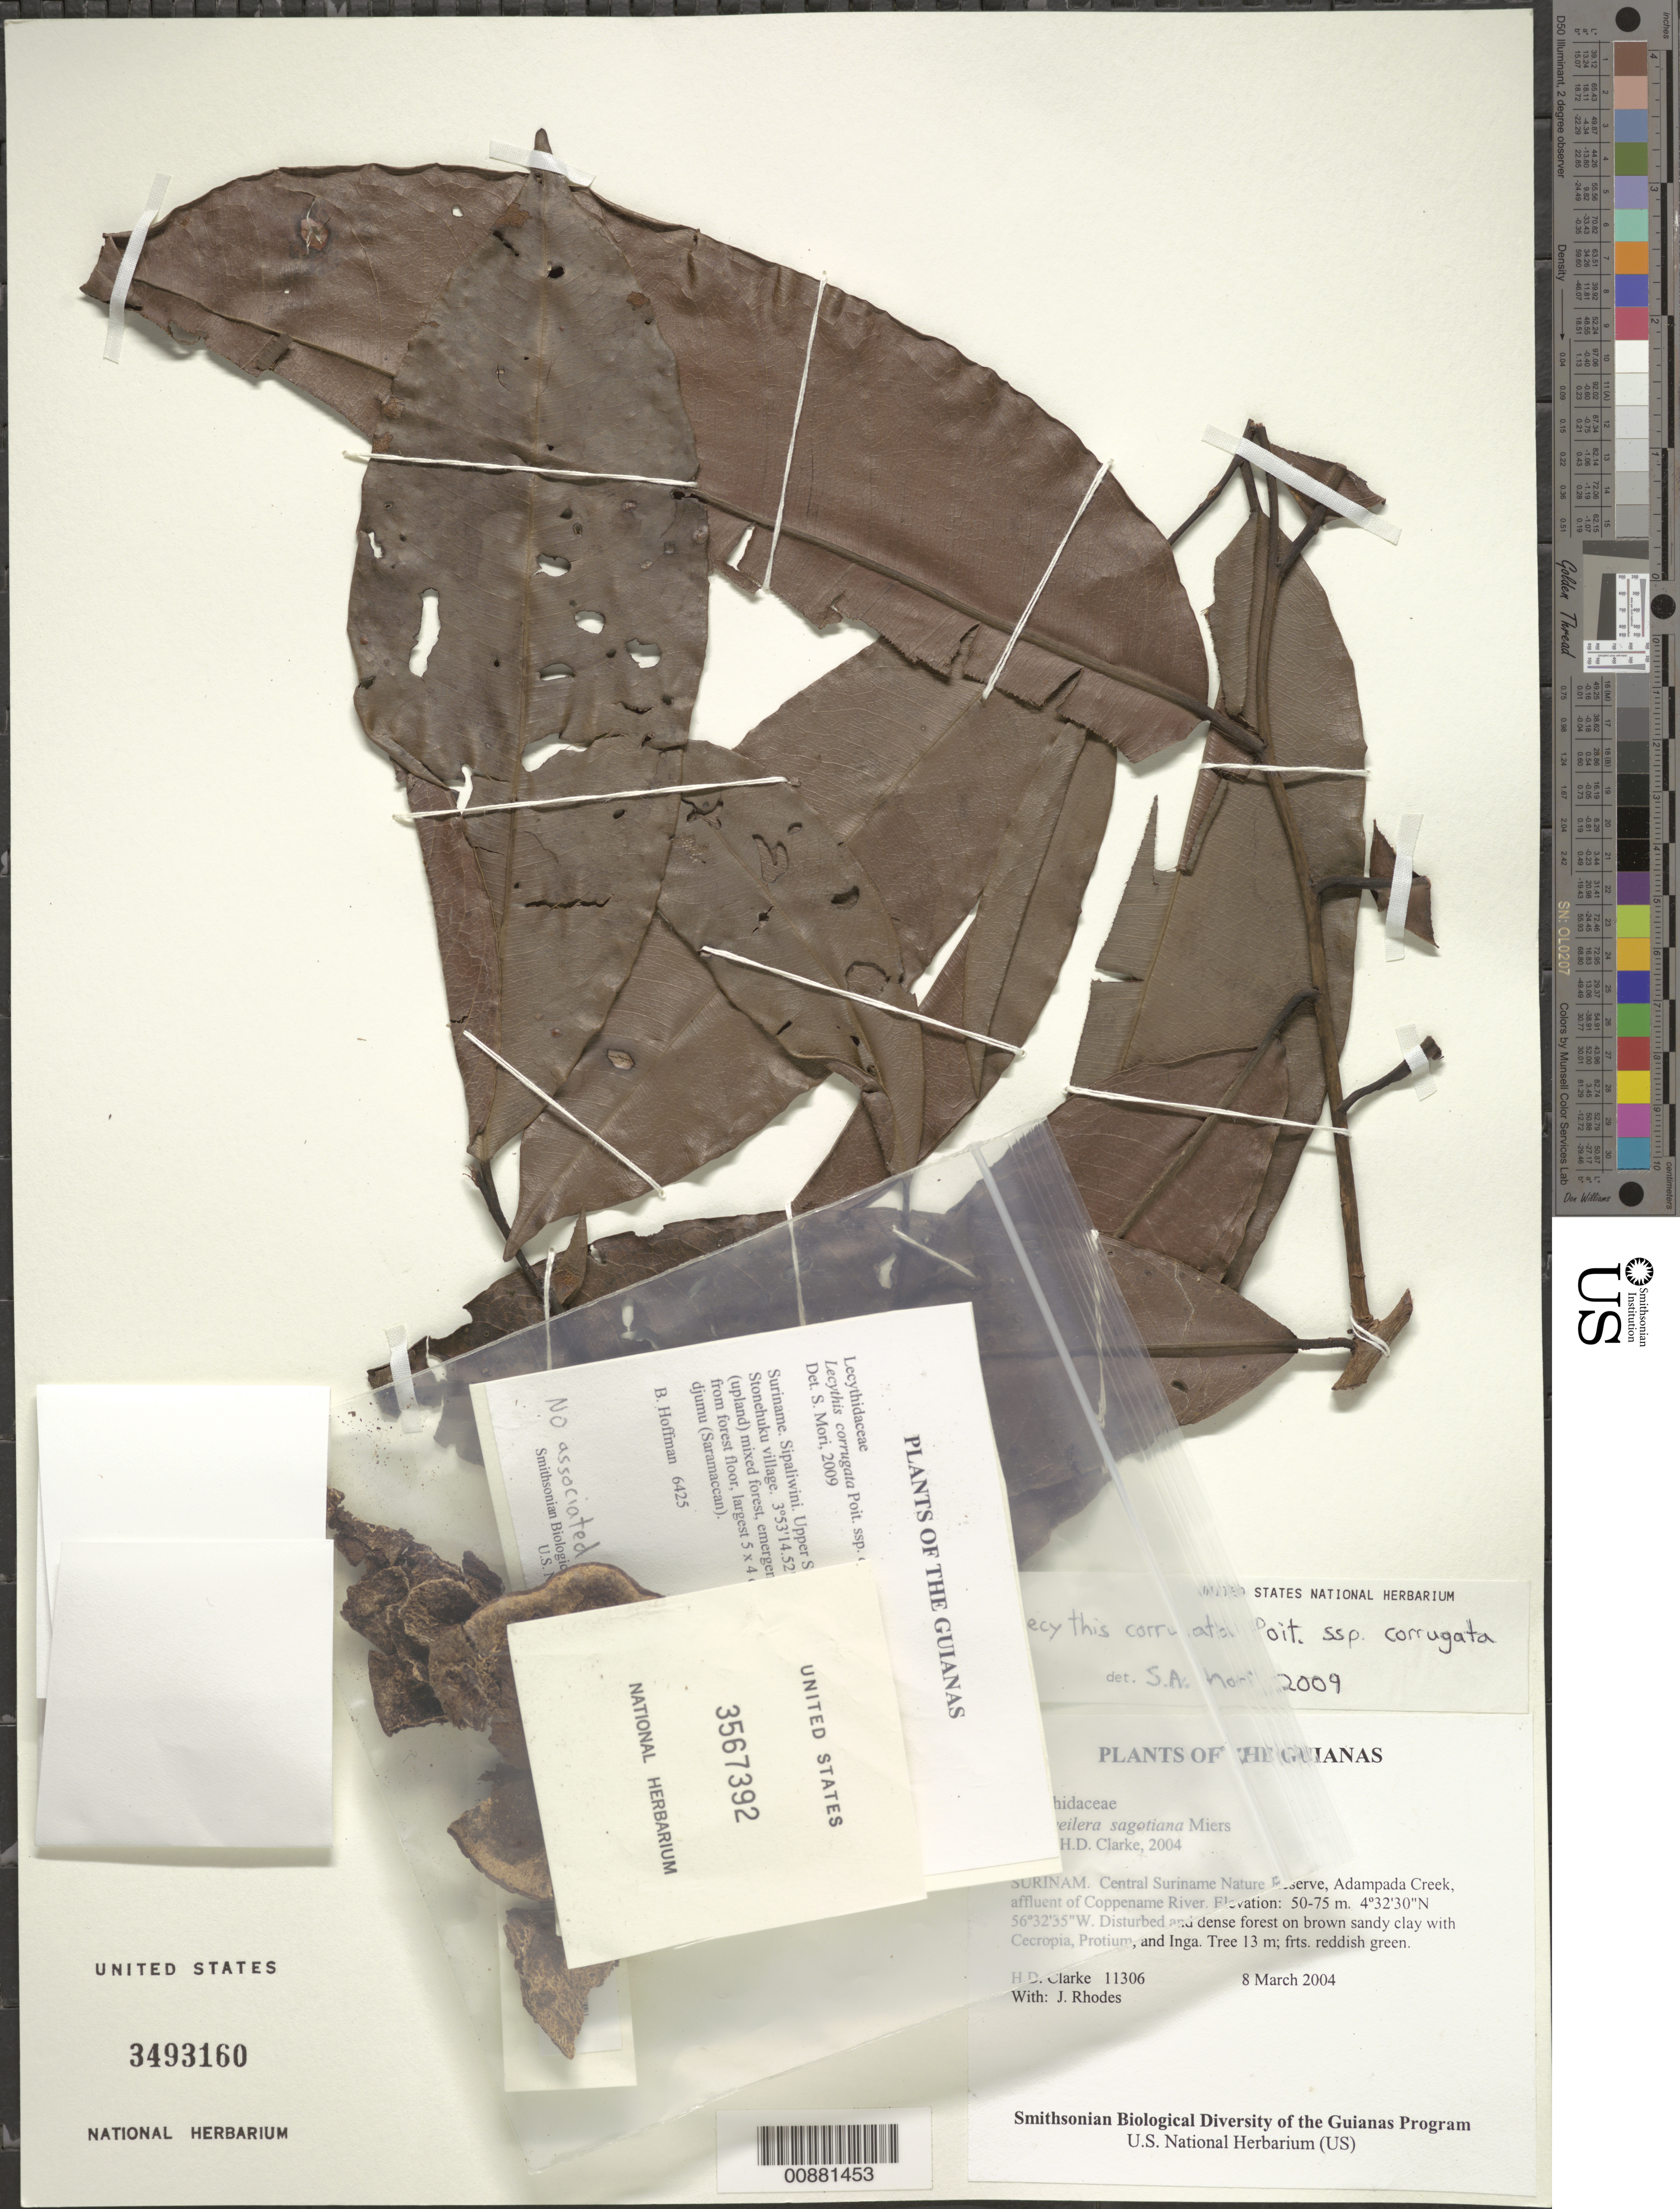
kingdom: Plantae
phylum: Tracheophyta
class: Magnoliopsida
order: Ericales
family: Lecythidaceae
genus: Lecythis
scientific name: Lecythis corrugata subsp. corrugata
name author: Poit.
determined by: Mori, Scott A.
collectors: H. D. Clarke & J. Rhodes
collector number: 11306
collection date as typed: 8 March 2004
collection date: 2004-03-08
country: Suriname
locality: Central Suriname Nature Reserve, Adampada Creek, affluent of Coppename River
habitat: Disturbed and dense forest on brown sandy clay with Cecropia, Protium, and Inga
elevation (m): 50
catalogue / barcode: US 3493160